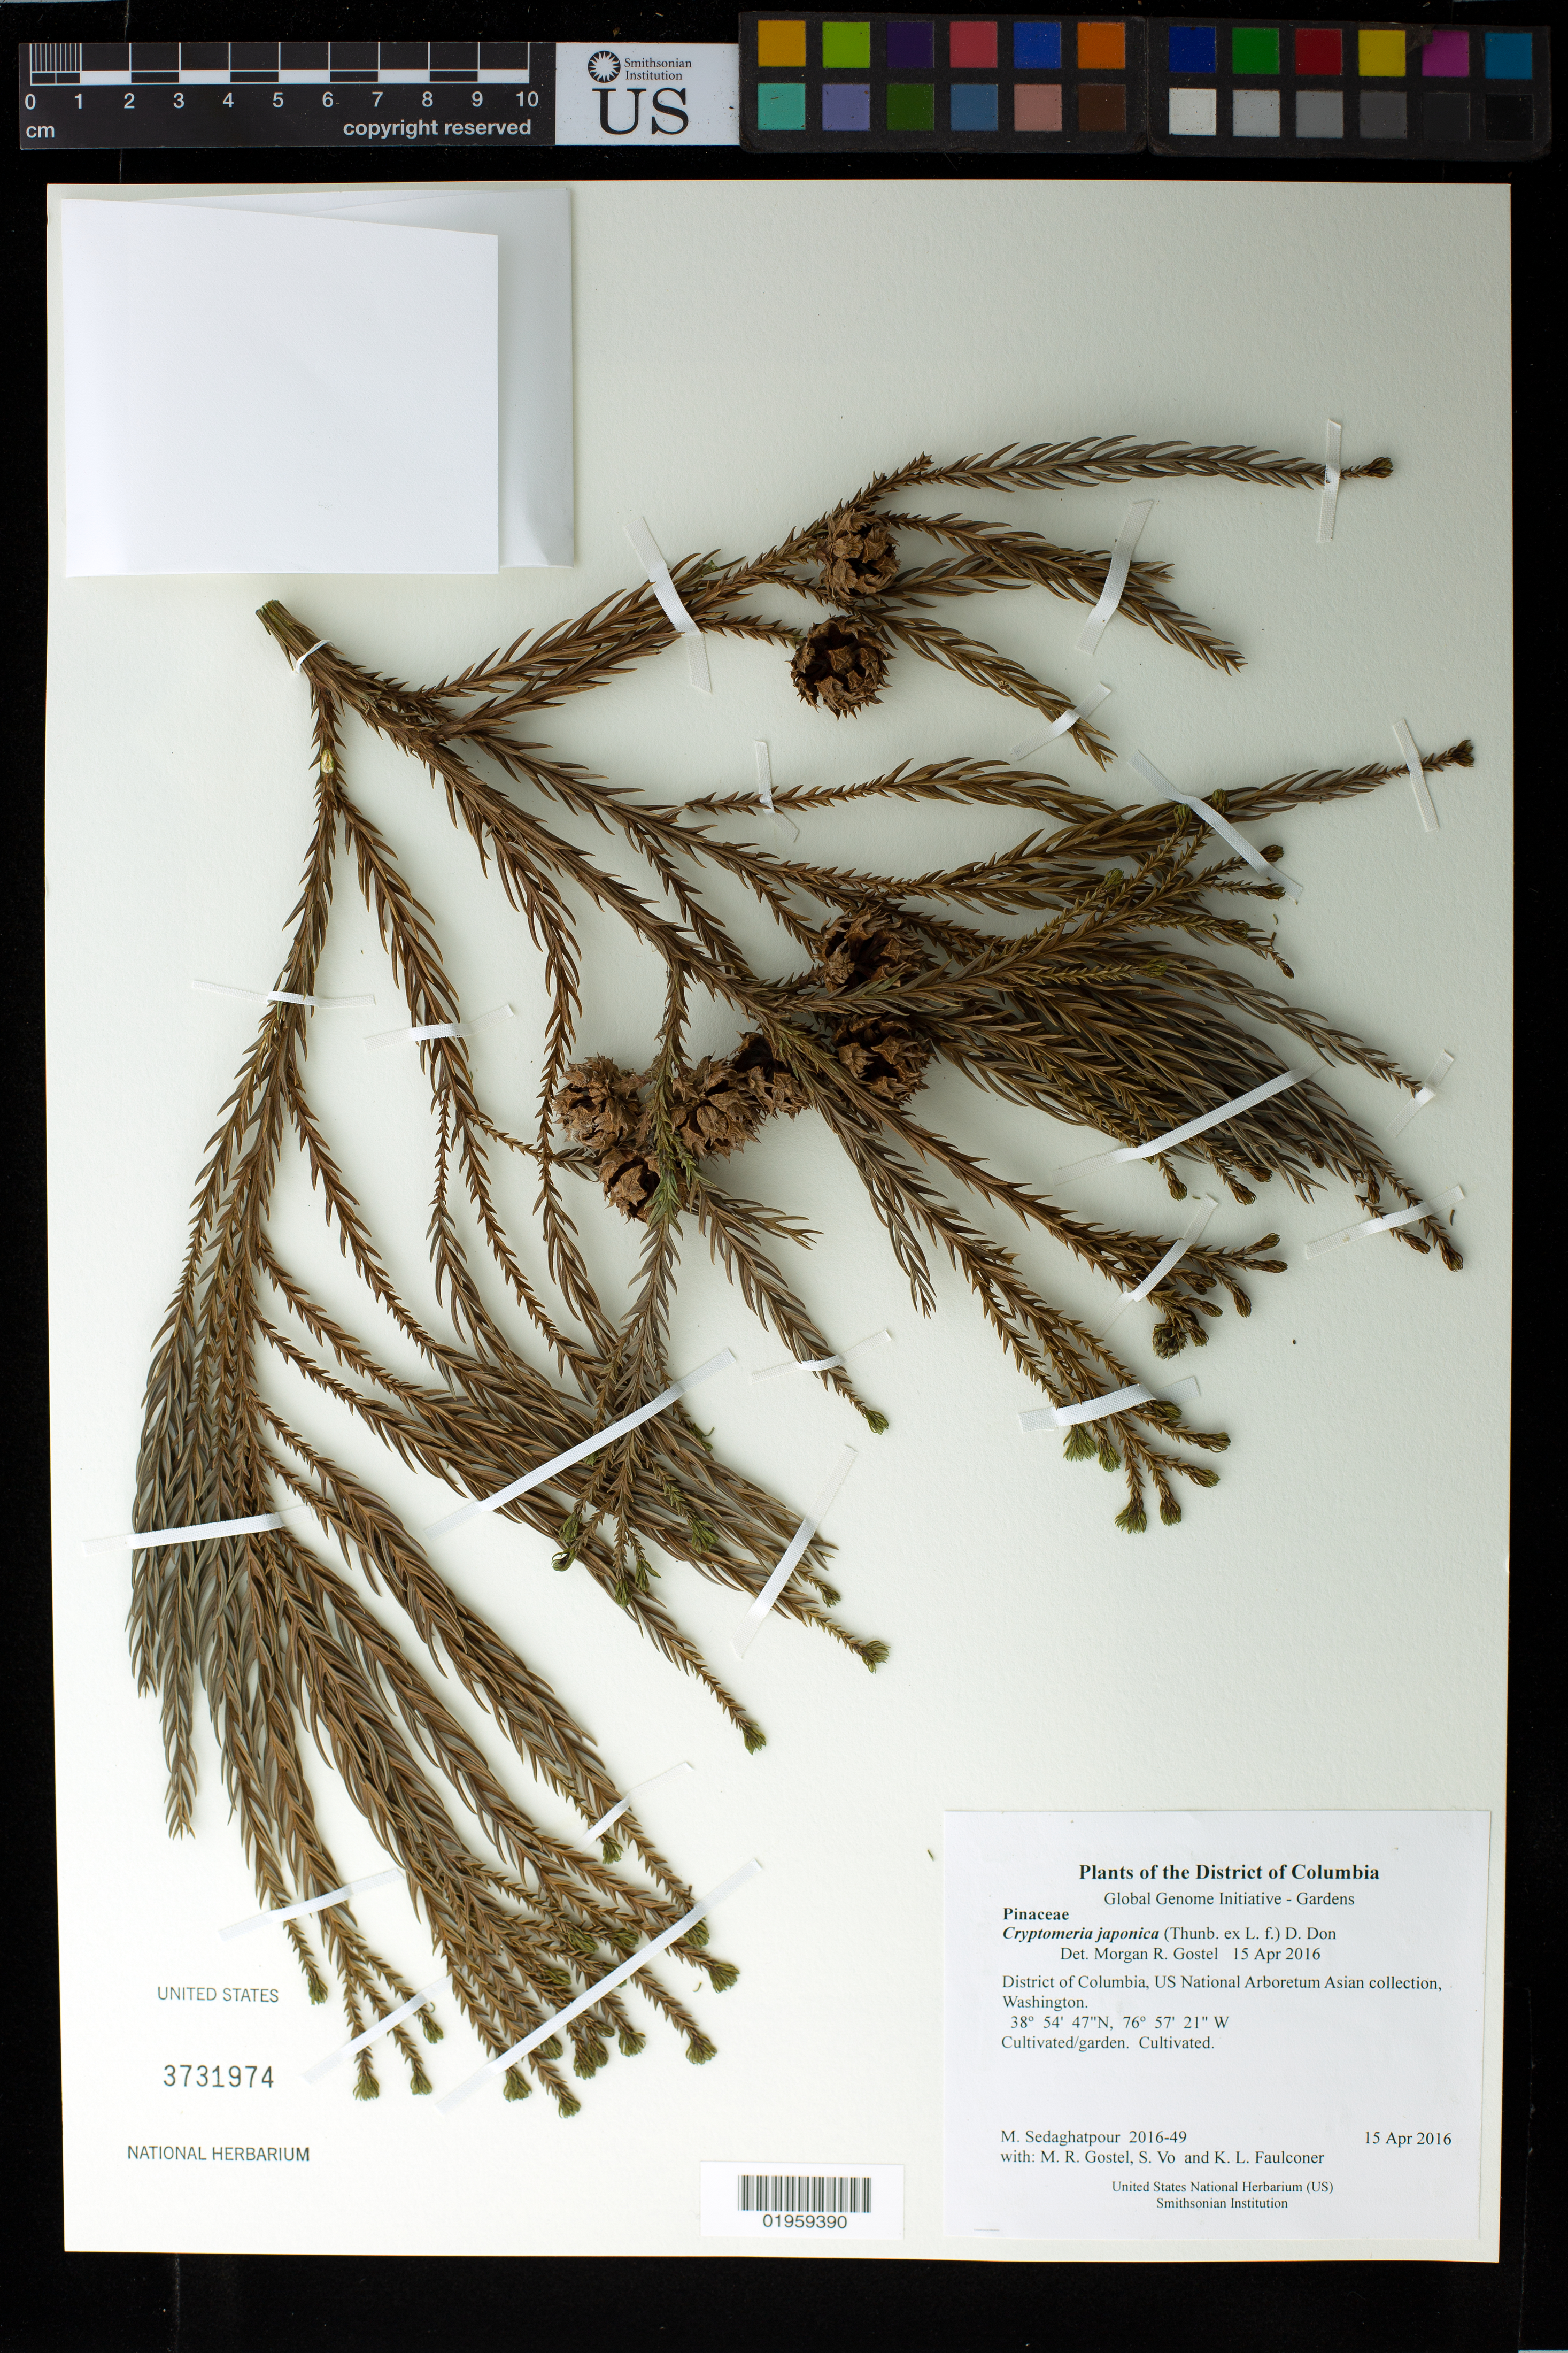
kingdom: Plantae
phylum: Tracheophyta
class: Pinopsida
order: Pinales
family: Cupressaceae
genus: Cryptomeria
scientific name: Cryptomeria japonica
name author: (Thunb. ex L. f.) D. Don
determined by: Gostel, Morgan R., (BRIT), Botanical Research Institute of Texas (UNITED STATES)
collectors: M. Sedaghatpour, M. R. Gostel, S. Vo & K. L. Faulconer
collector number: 2016-49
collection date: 2016-04-15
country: United States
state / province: District of Columbia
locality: US National Arboretum Asian collection, Washington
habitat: Cultivated/garden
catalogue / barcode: US 3731974